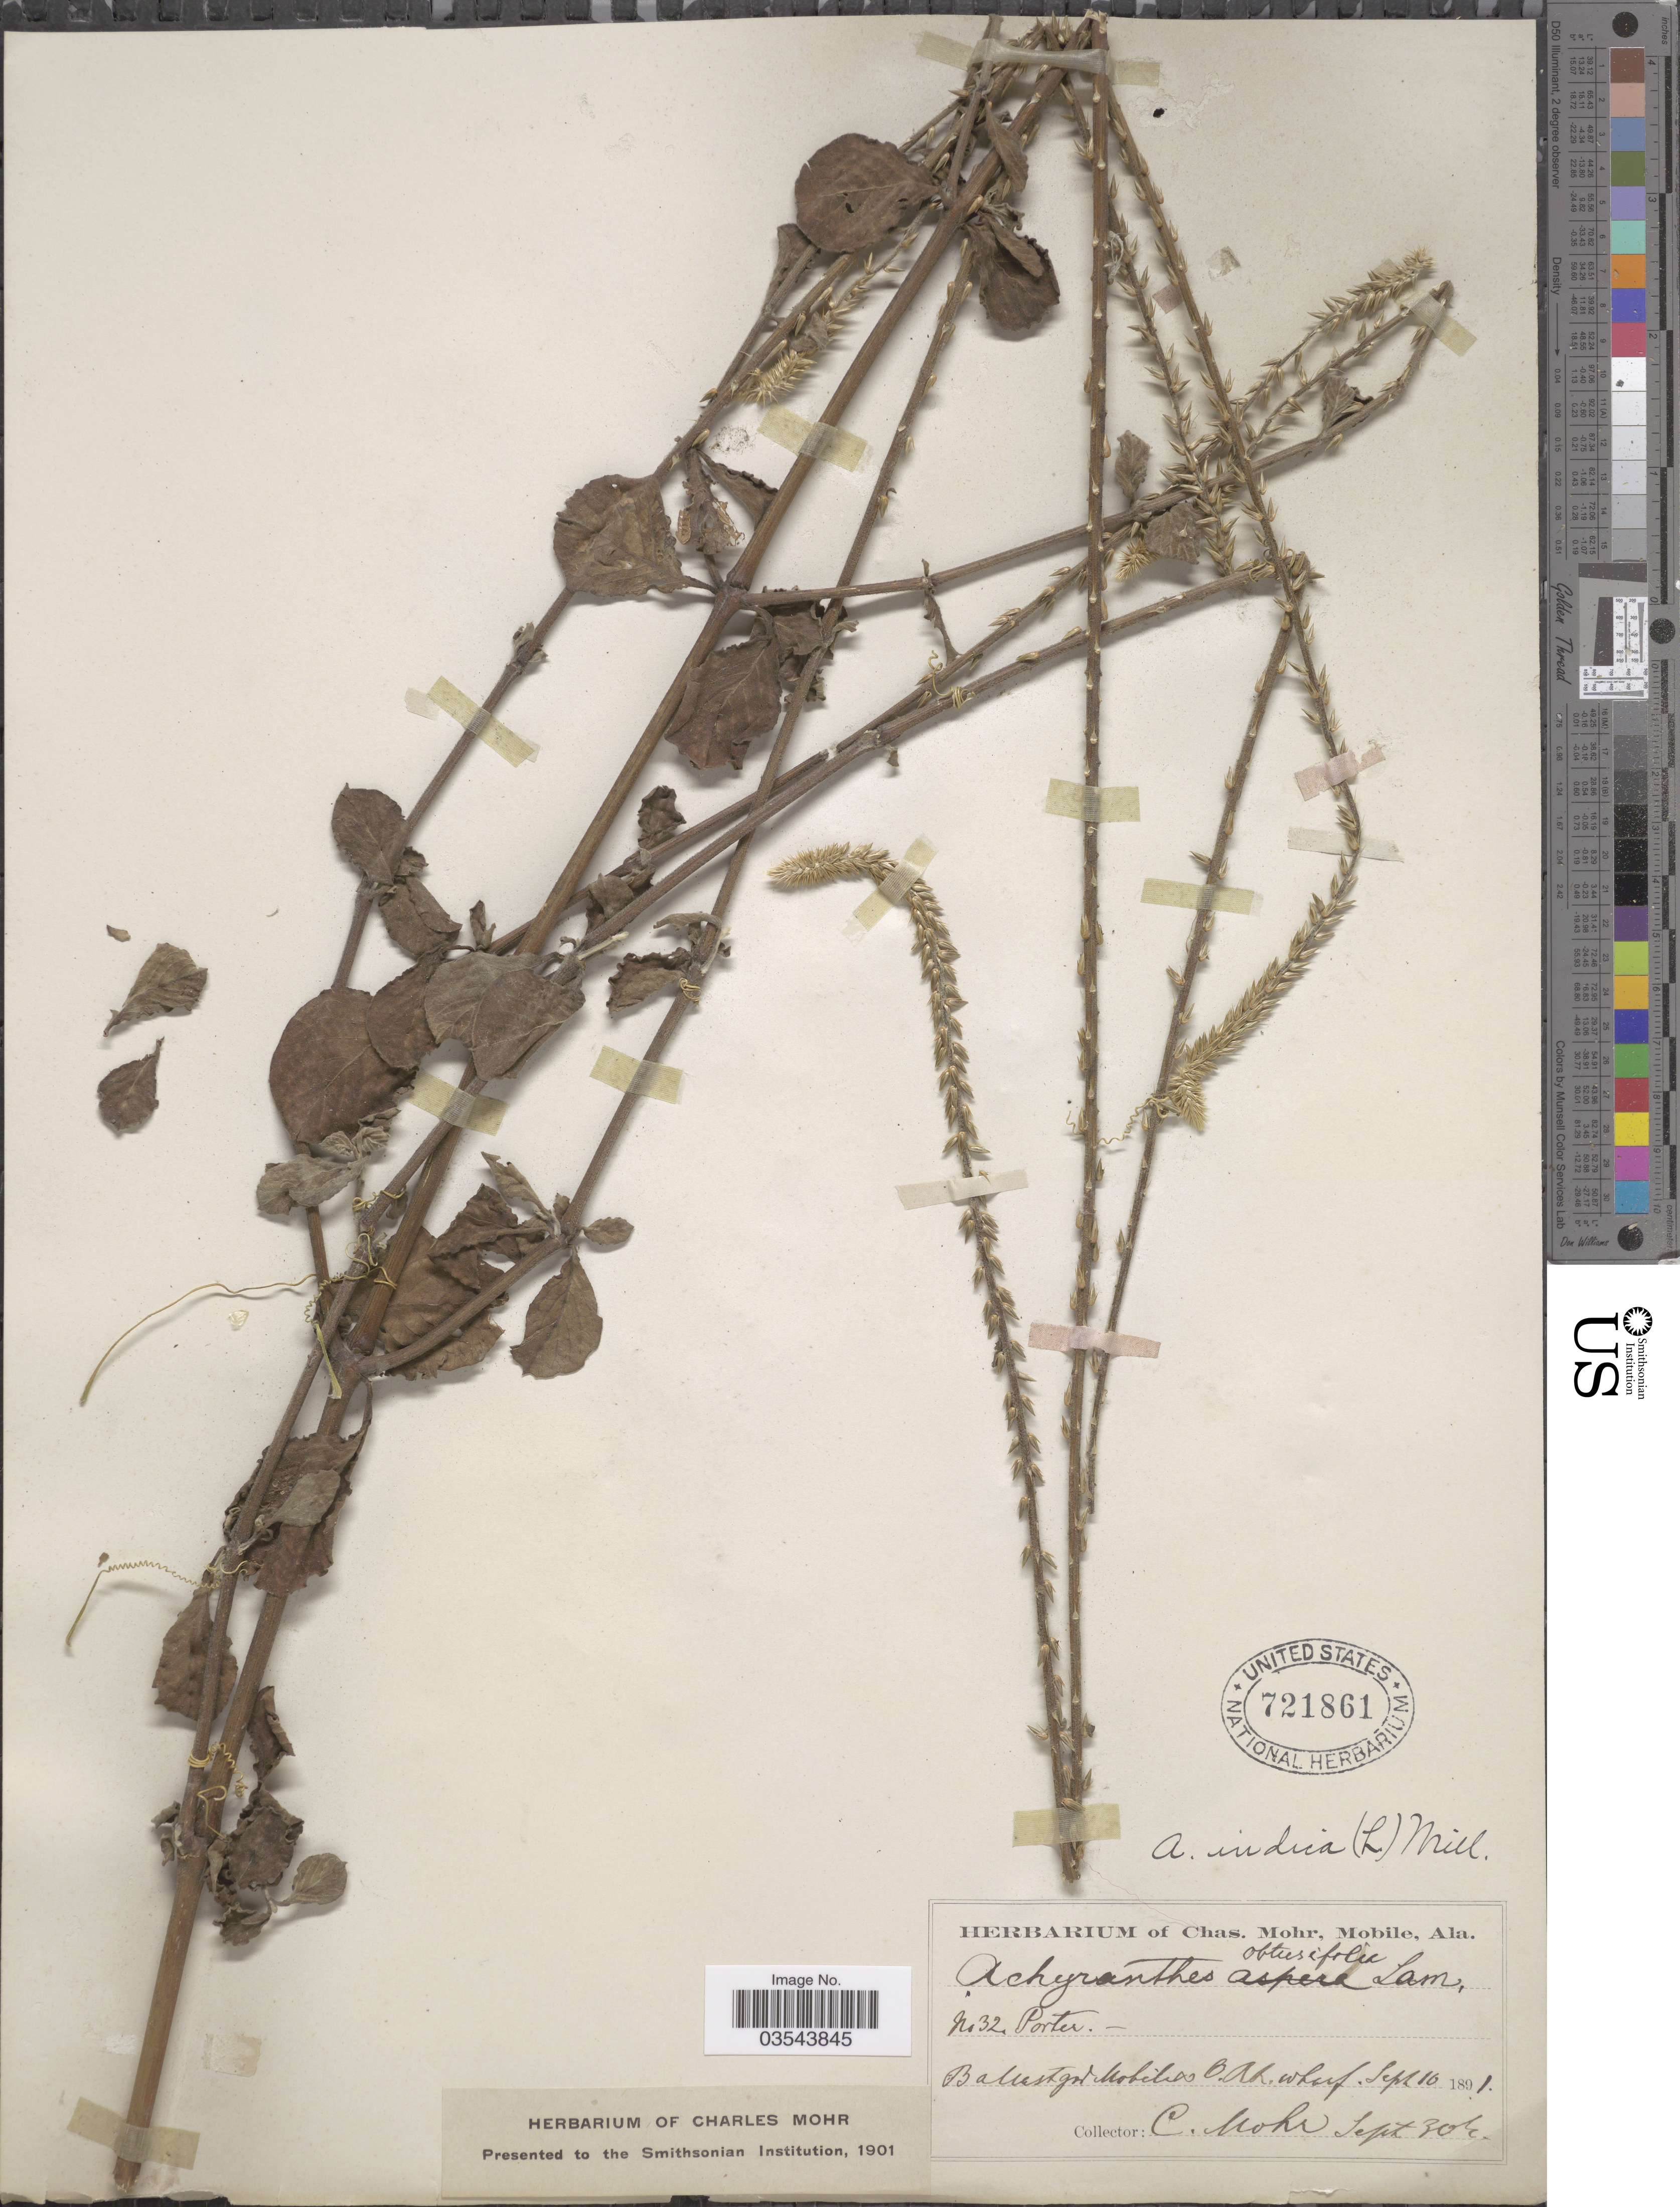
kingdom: Plantae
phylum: Tracheophyta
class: Magnoliopsida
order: Caryophyllales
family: Amaranthaceae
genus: Achyranthes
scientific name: Achyranthes indica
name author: (L.) Mill.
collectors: Mohr, C. T. (herbarium)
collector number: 32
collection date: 1891-09-16/1891-09-30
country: United States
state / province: Alabama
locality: Ballast grd Mobile co. B. RR. Wharf.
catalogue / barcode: US 721861